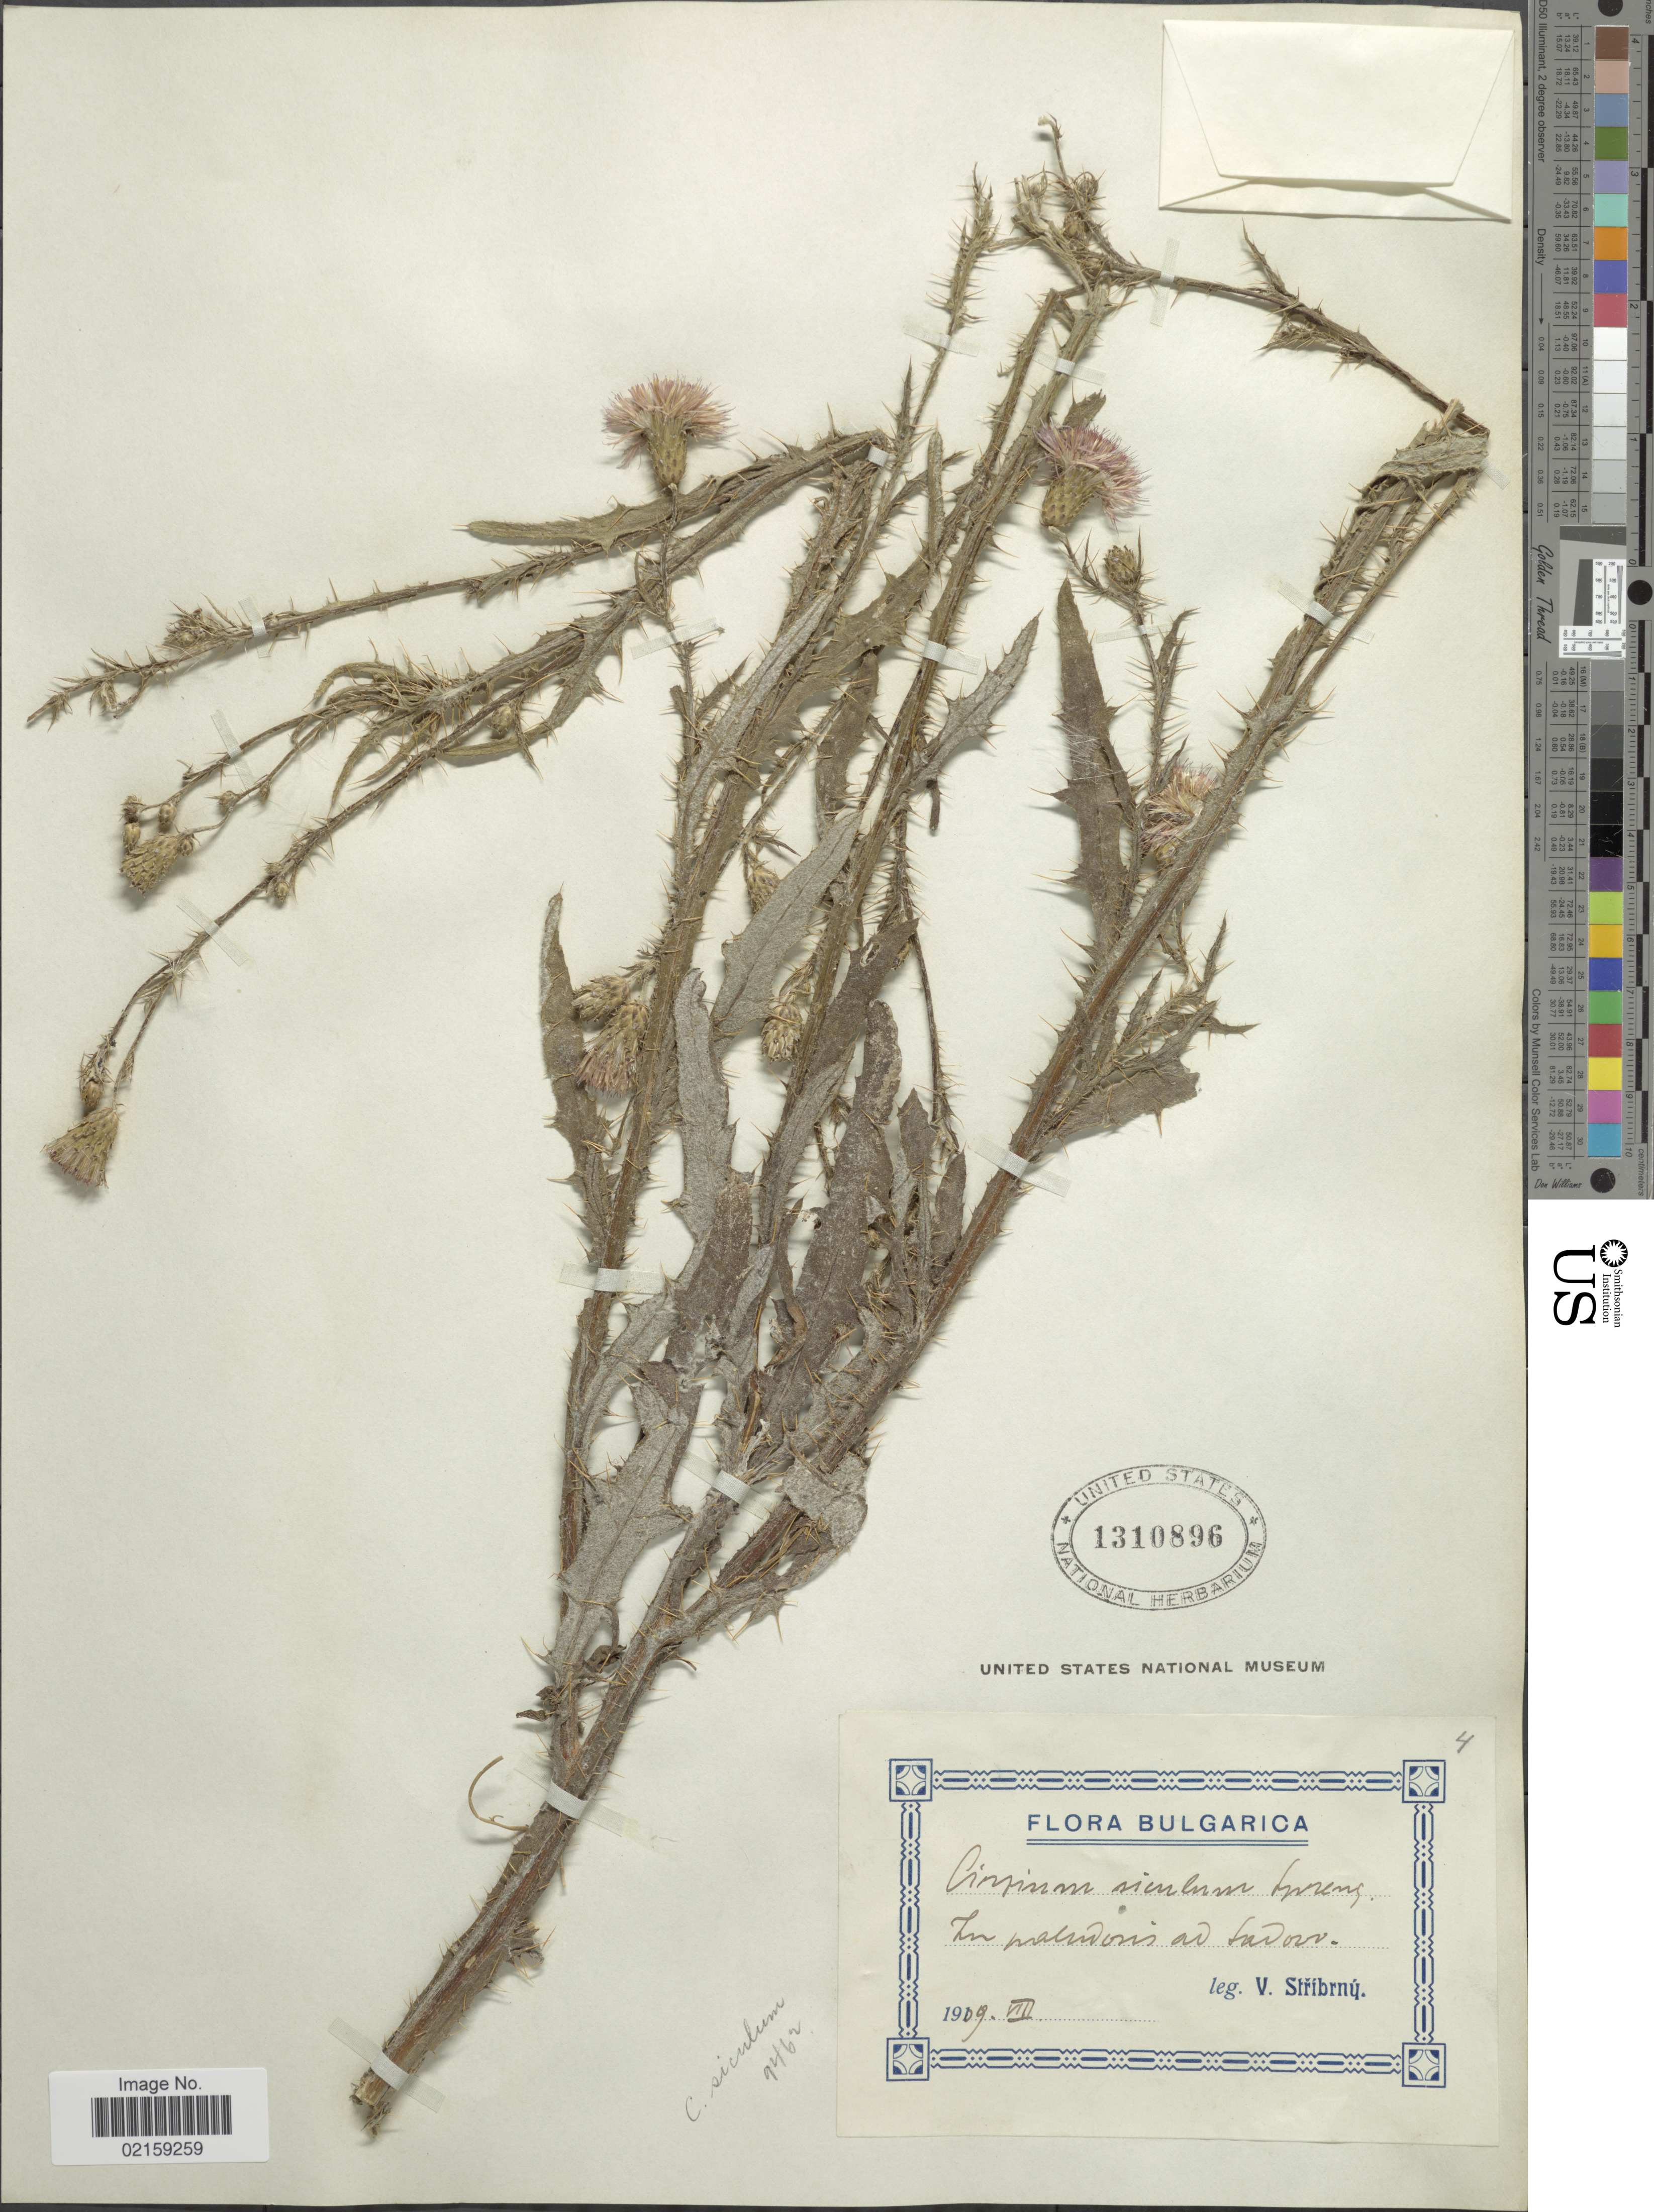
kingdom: Plantae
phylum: Tracheophyta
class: Magnoliopsida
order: Asterales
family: Asteraceae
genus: Galactites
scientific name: Galactites tomentosa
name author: Moench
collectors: V. Stribrny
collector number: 4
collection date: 1909-08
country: Bulgaria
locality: In malmons ad Ladorv [interpreted]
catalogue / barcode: US 1310896